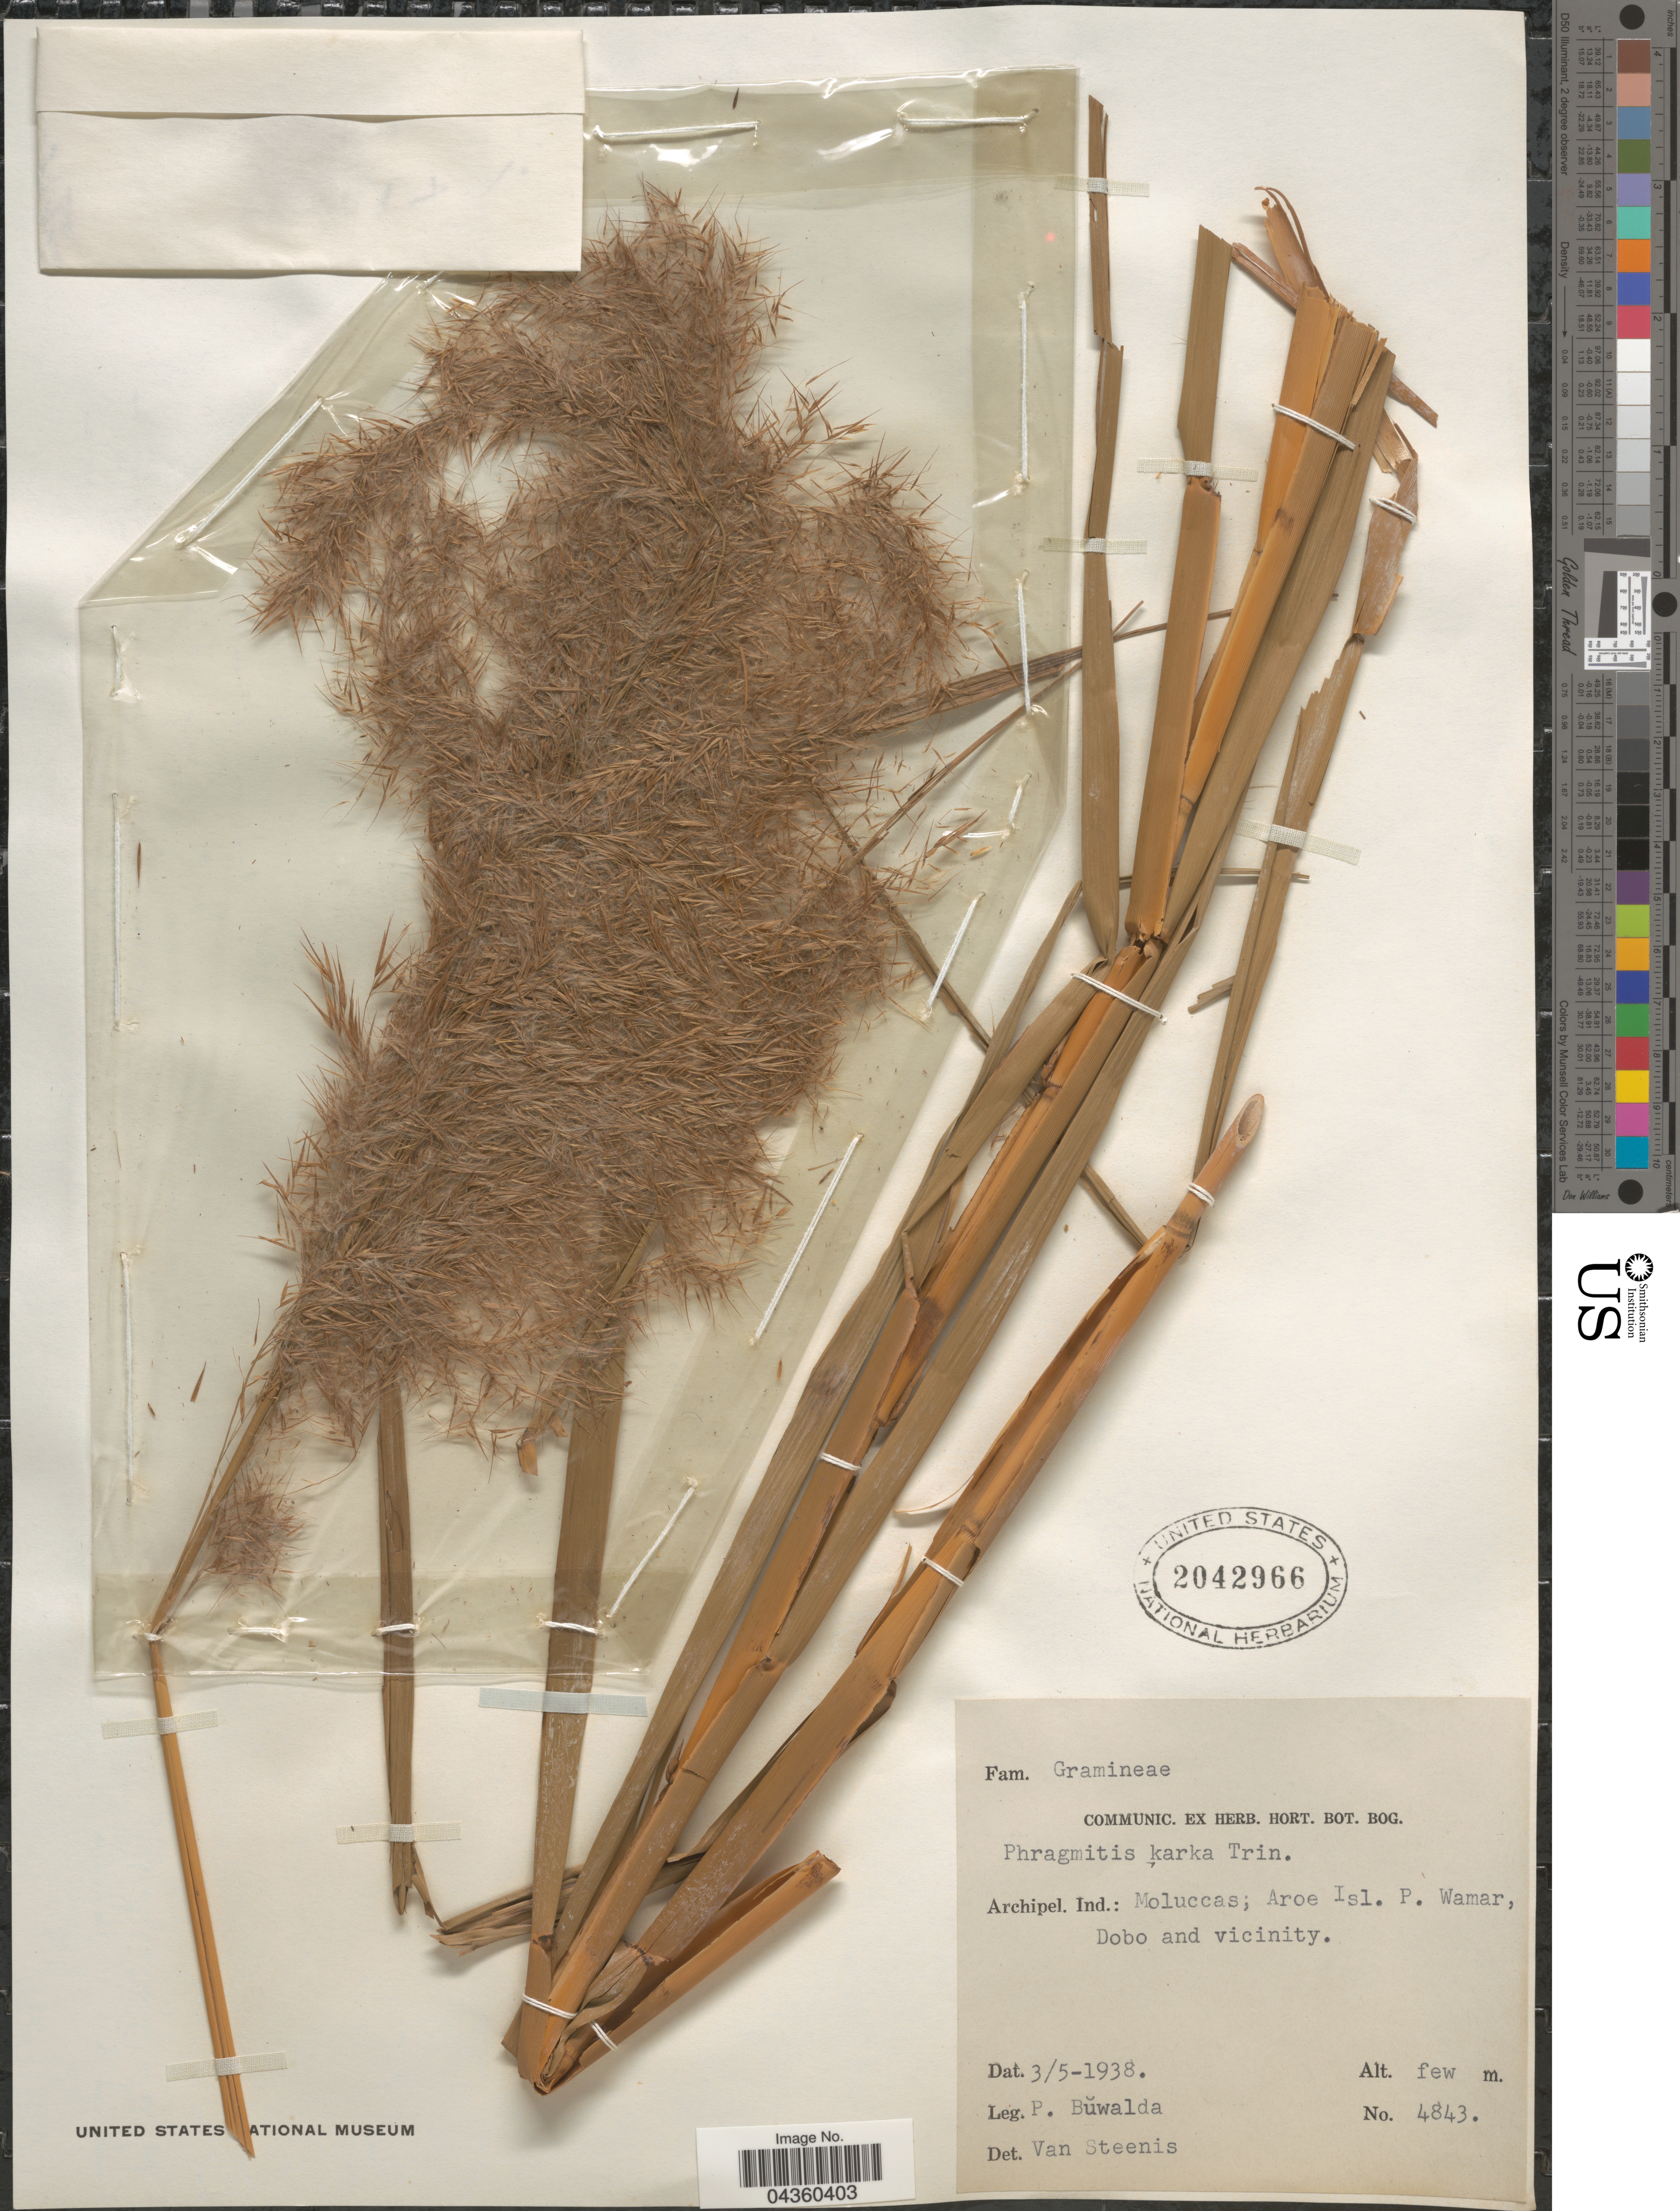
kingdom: Plantae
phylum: Tracheophyta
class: Liliopsida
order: Poales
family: Poaceae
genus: Phragmites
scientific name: Phragmites karka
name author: (Retz.) Trin. ex Steud.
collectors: P. Buwalda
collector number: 4843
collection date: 1938-05-03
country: Indonesia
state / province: Maluku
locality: Archipel. Ind.: Moluccas; Aroe Isl. P. Wamar, Dobo and vicinity.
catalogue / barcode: US 2042966